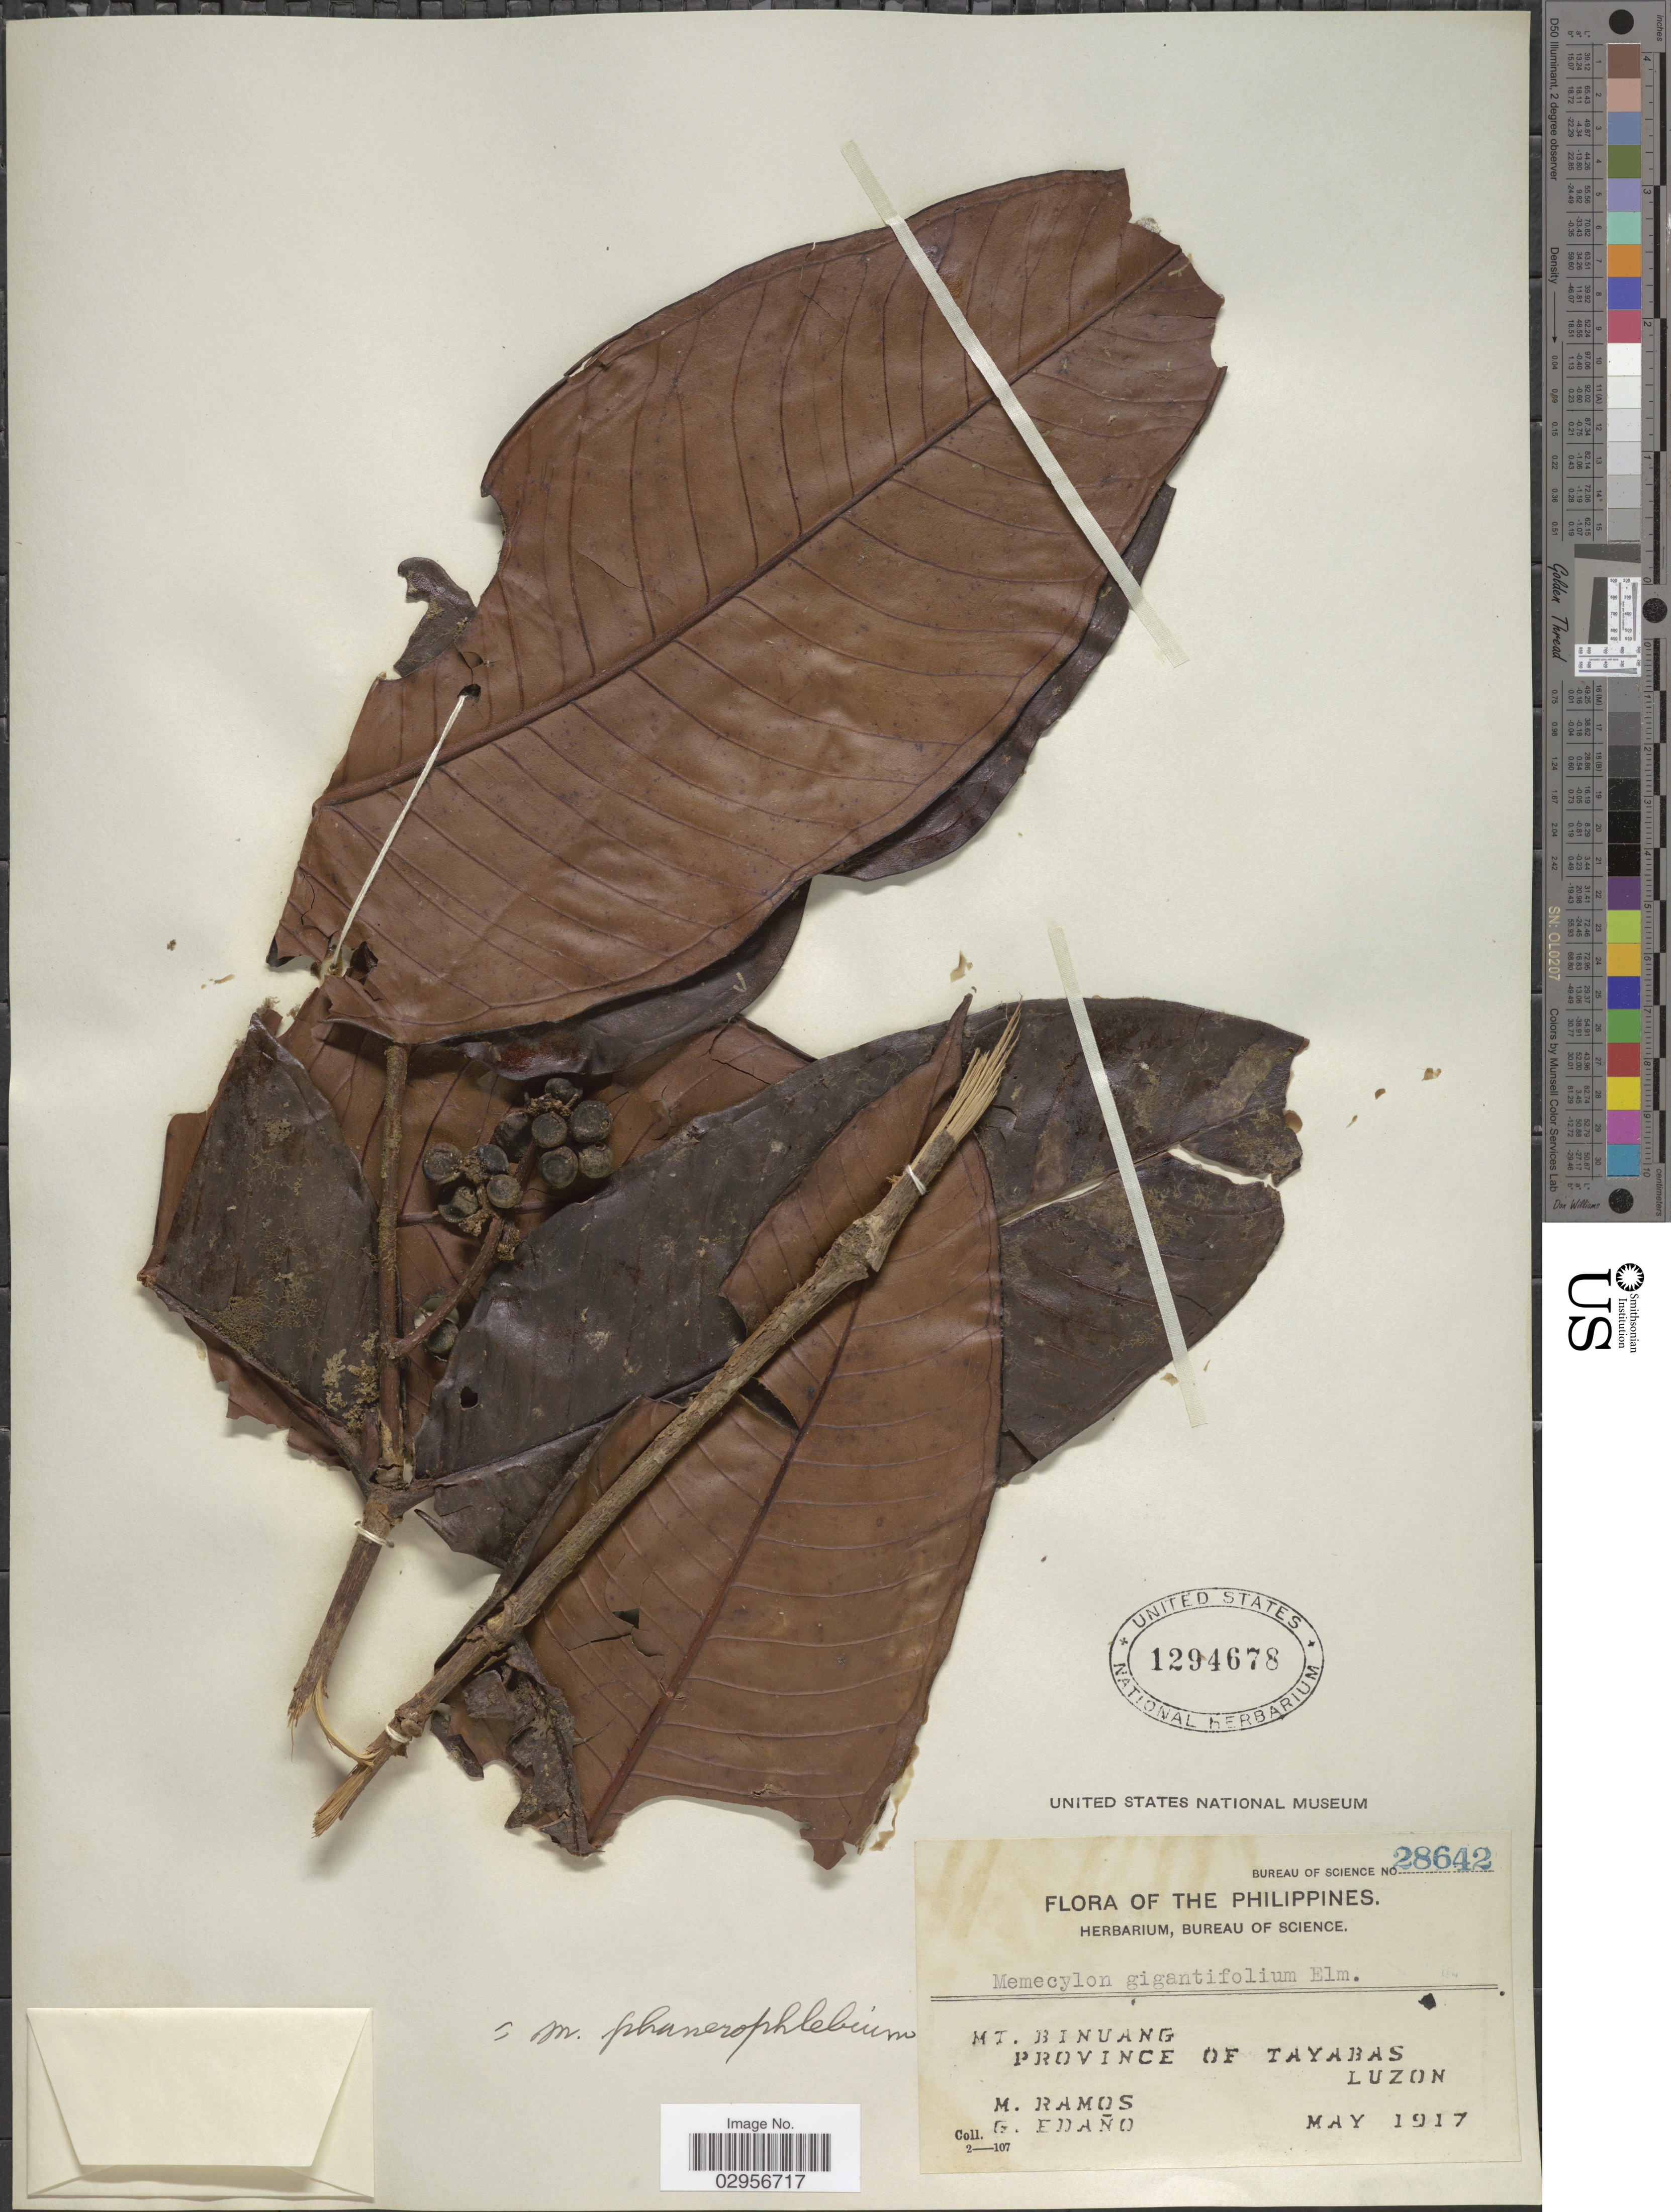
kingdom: Plantae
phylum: Tracheophyta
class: Magnoliopsida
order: Myrtales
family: Melastomataceae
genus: Memecylon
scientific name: Memecylon phanerophlebium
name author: Merr.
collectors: M. Ramos & G. Edaño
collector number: Bureau of Science 28642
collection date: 1917-05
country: Philippines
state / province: Calabarzon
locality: Mt. Binuang, Province of Tayabas, Luzon.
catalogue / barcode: US 1294678